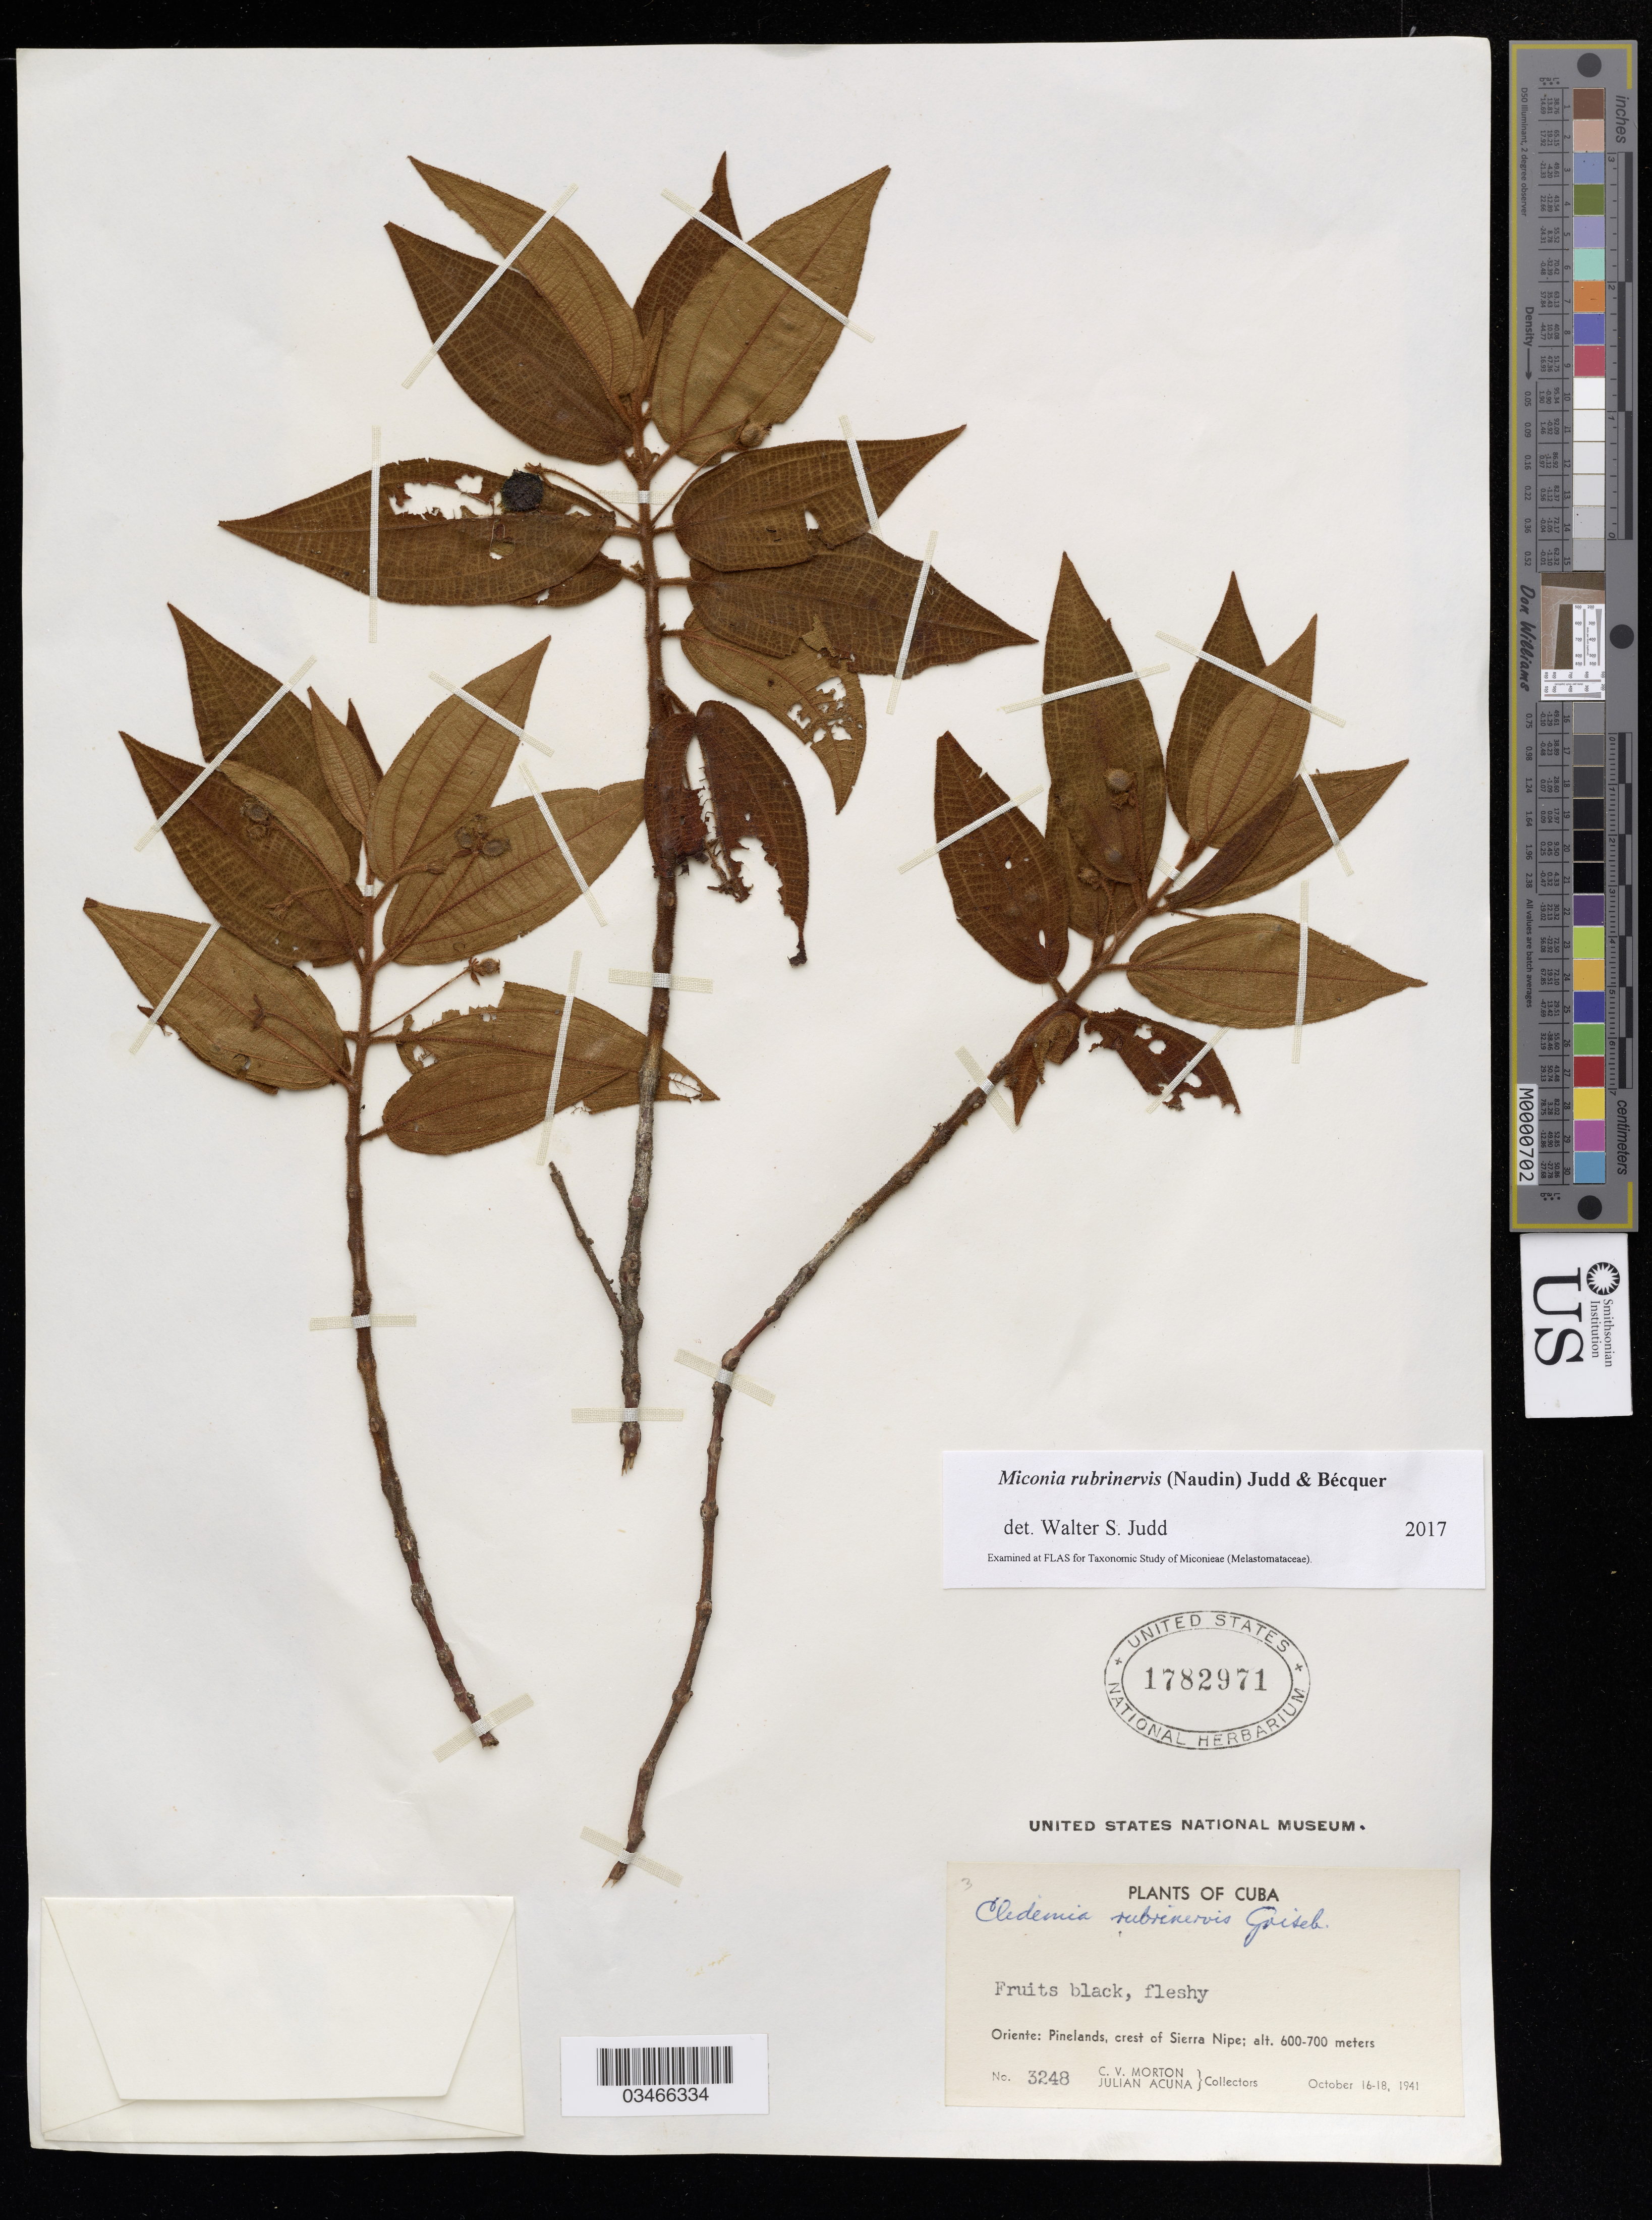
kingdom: Plantae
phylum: Tracheophyta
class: Magnoliopsida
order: Myrtales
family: Melastomataceae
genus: Miconia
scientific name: Miconia rubrinervis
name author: (Naudin) Judd & Bécquer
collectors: C. V. Morton & J. Acuña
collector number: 3248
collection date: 1941-10-16/1941-10-18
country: Cuba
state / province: Oriente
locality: Pinelands, crest of Sierra Nipe.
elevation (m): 600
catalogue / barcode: US 1782971